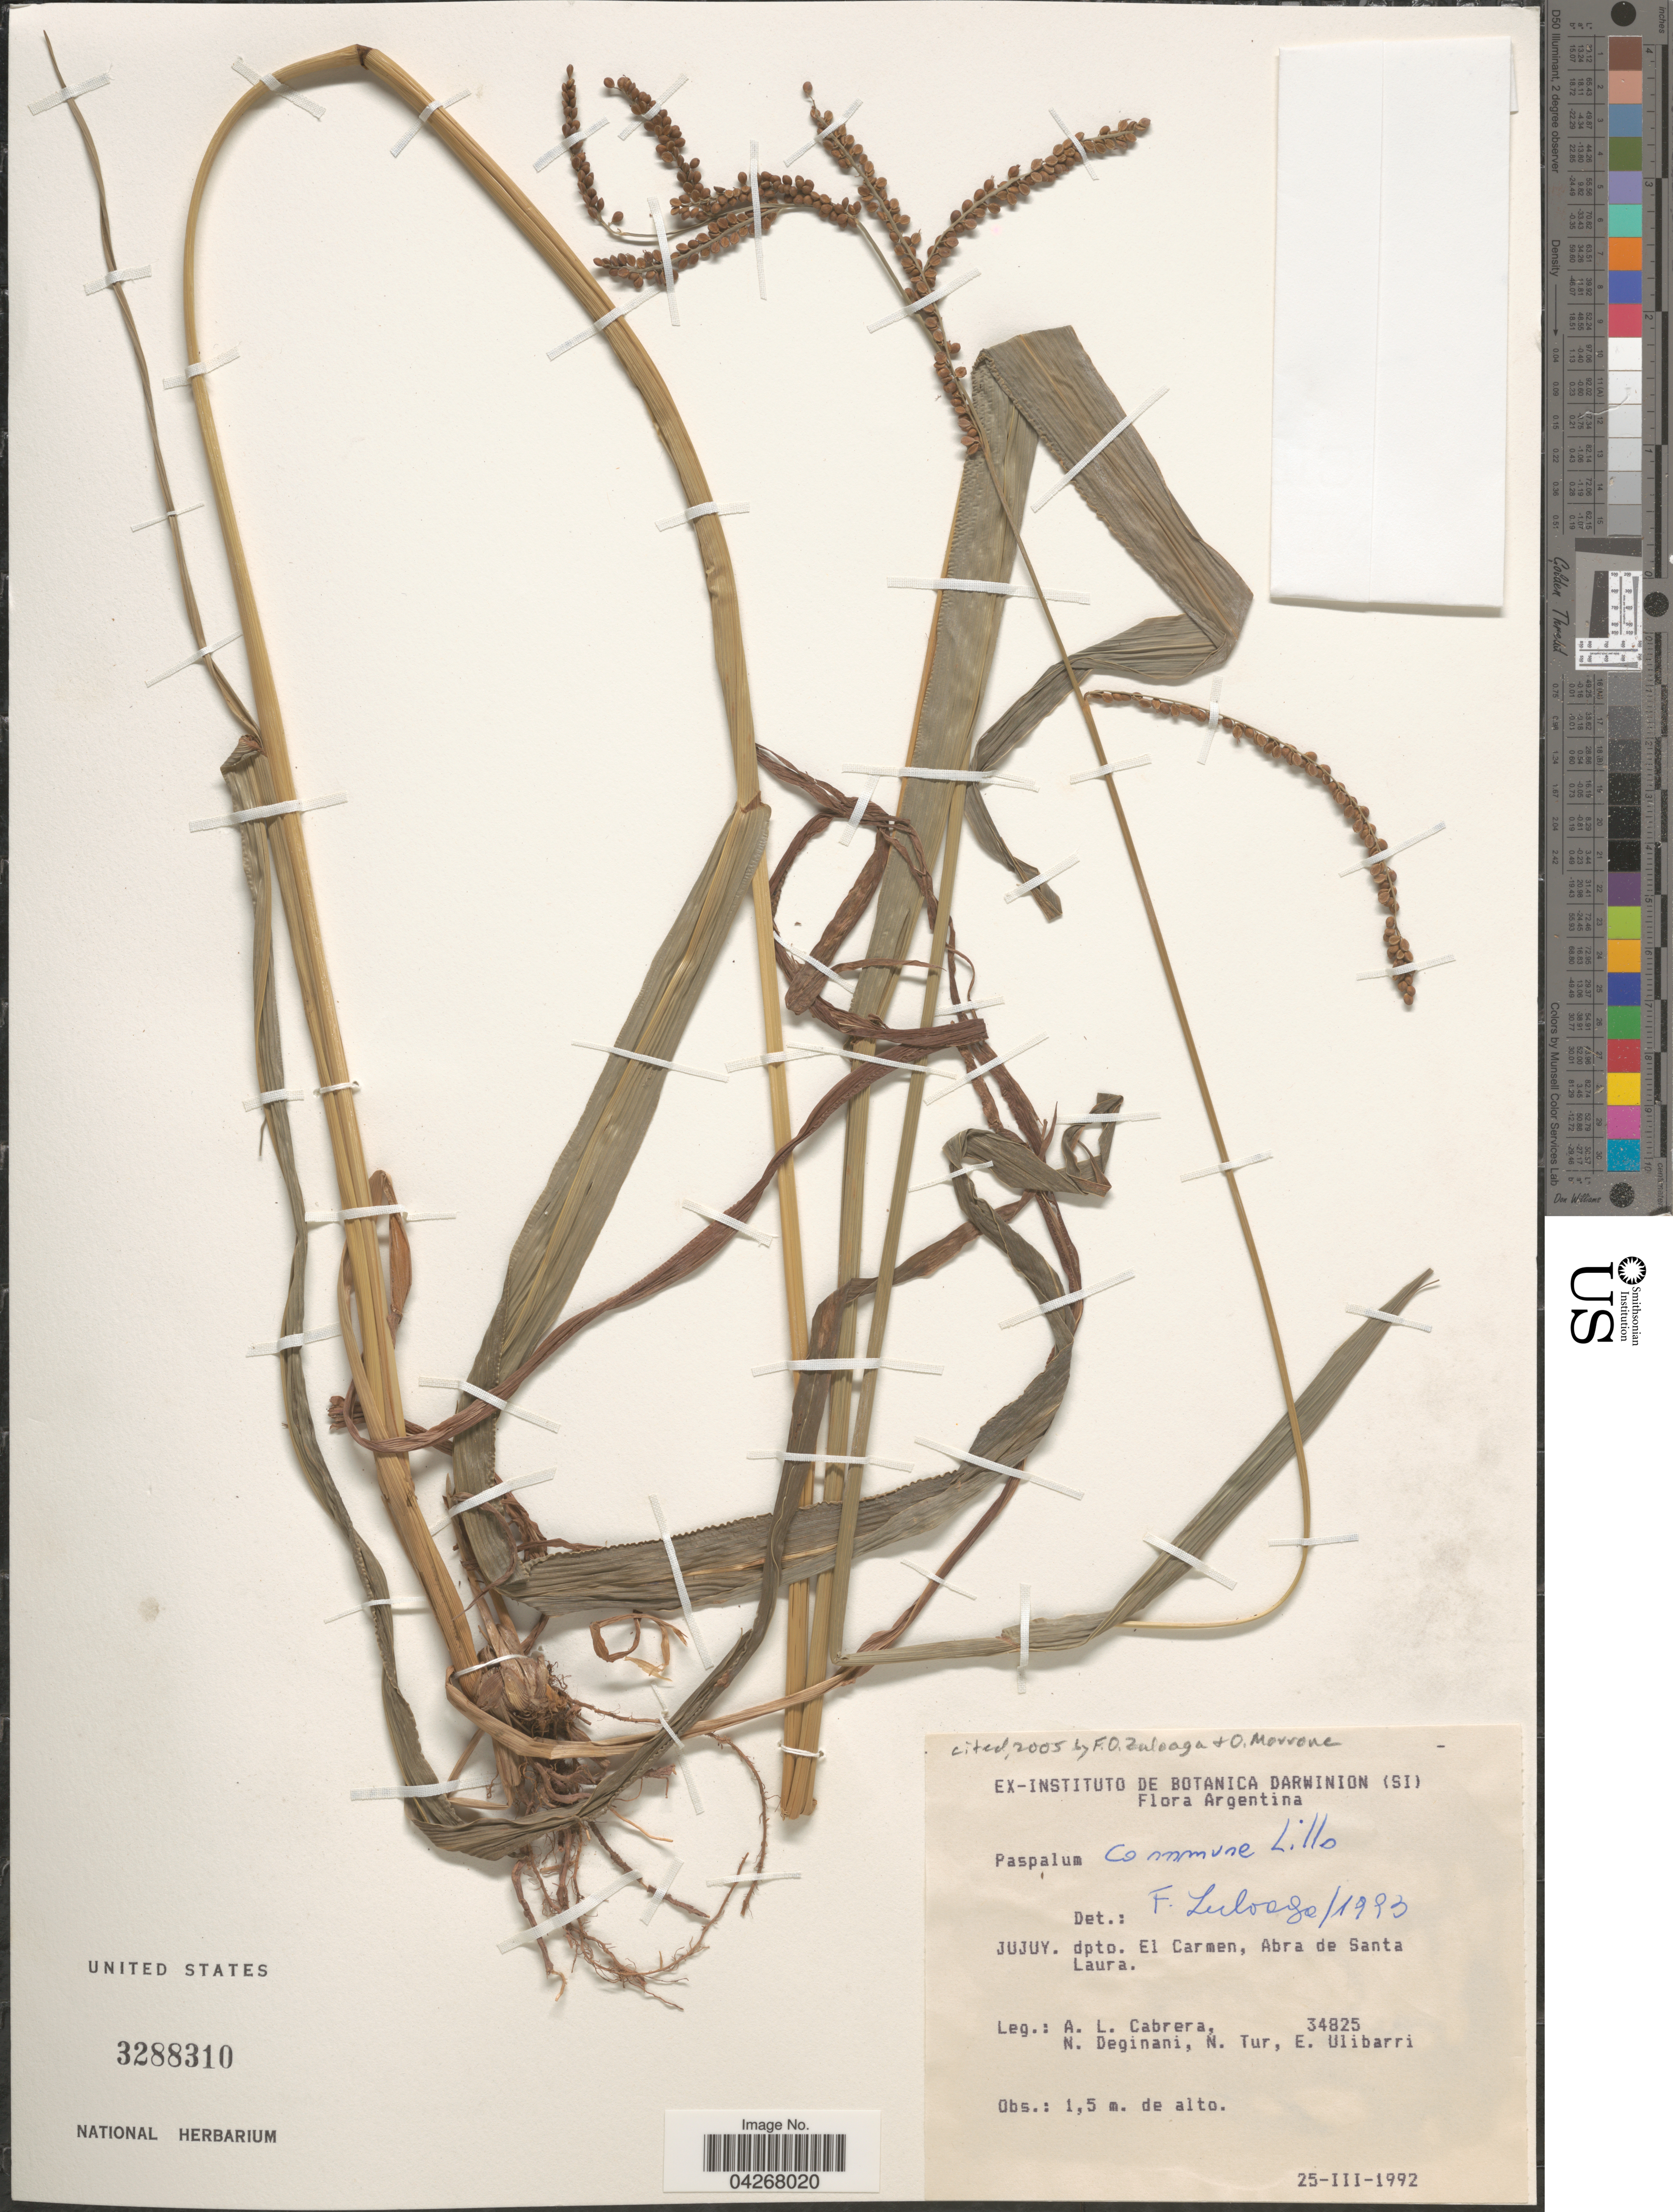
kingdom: Plantae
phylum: Tracheophyta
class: Liliopsida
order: Poales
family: Poaceae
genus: Paspalum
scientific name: Paspalum commune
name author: Lillo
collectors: A. L. Cabrera, N. Deginani, N. Tur & E. Ulibarri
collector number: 34825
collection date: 1992-03-25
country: Argentina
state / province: Jujuy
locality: Dpto. El Carmen, Abra de Santa Laura.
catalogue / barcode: US 3288310